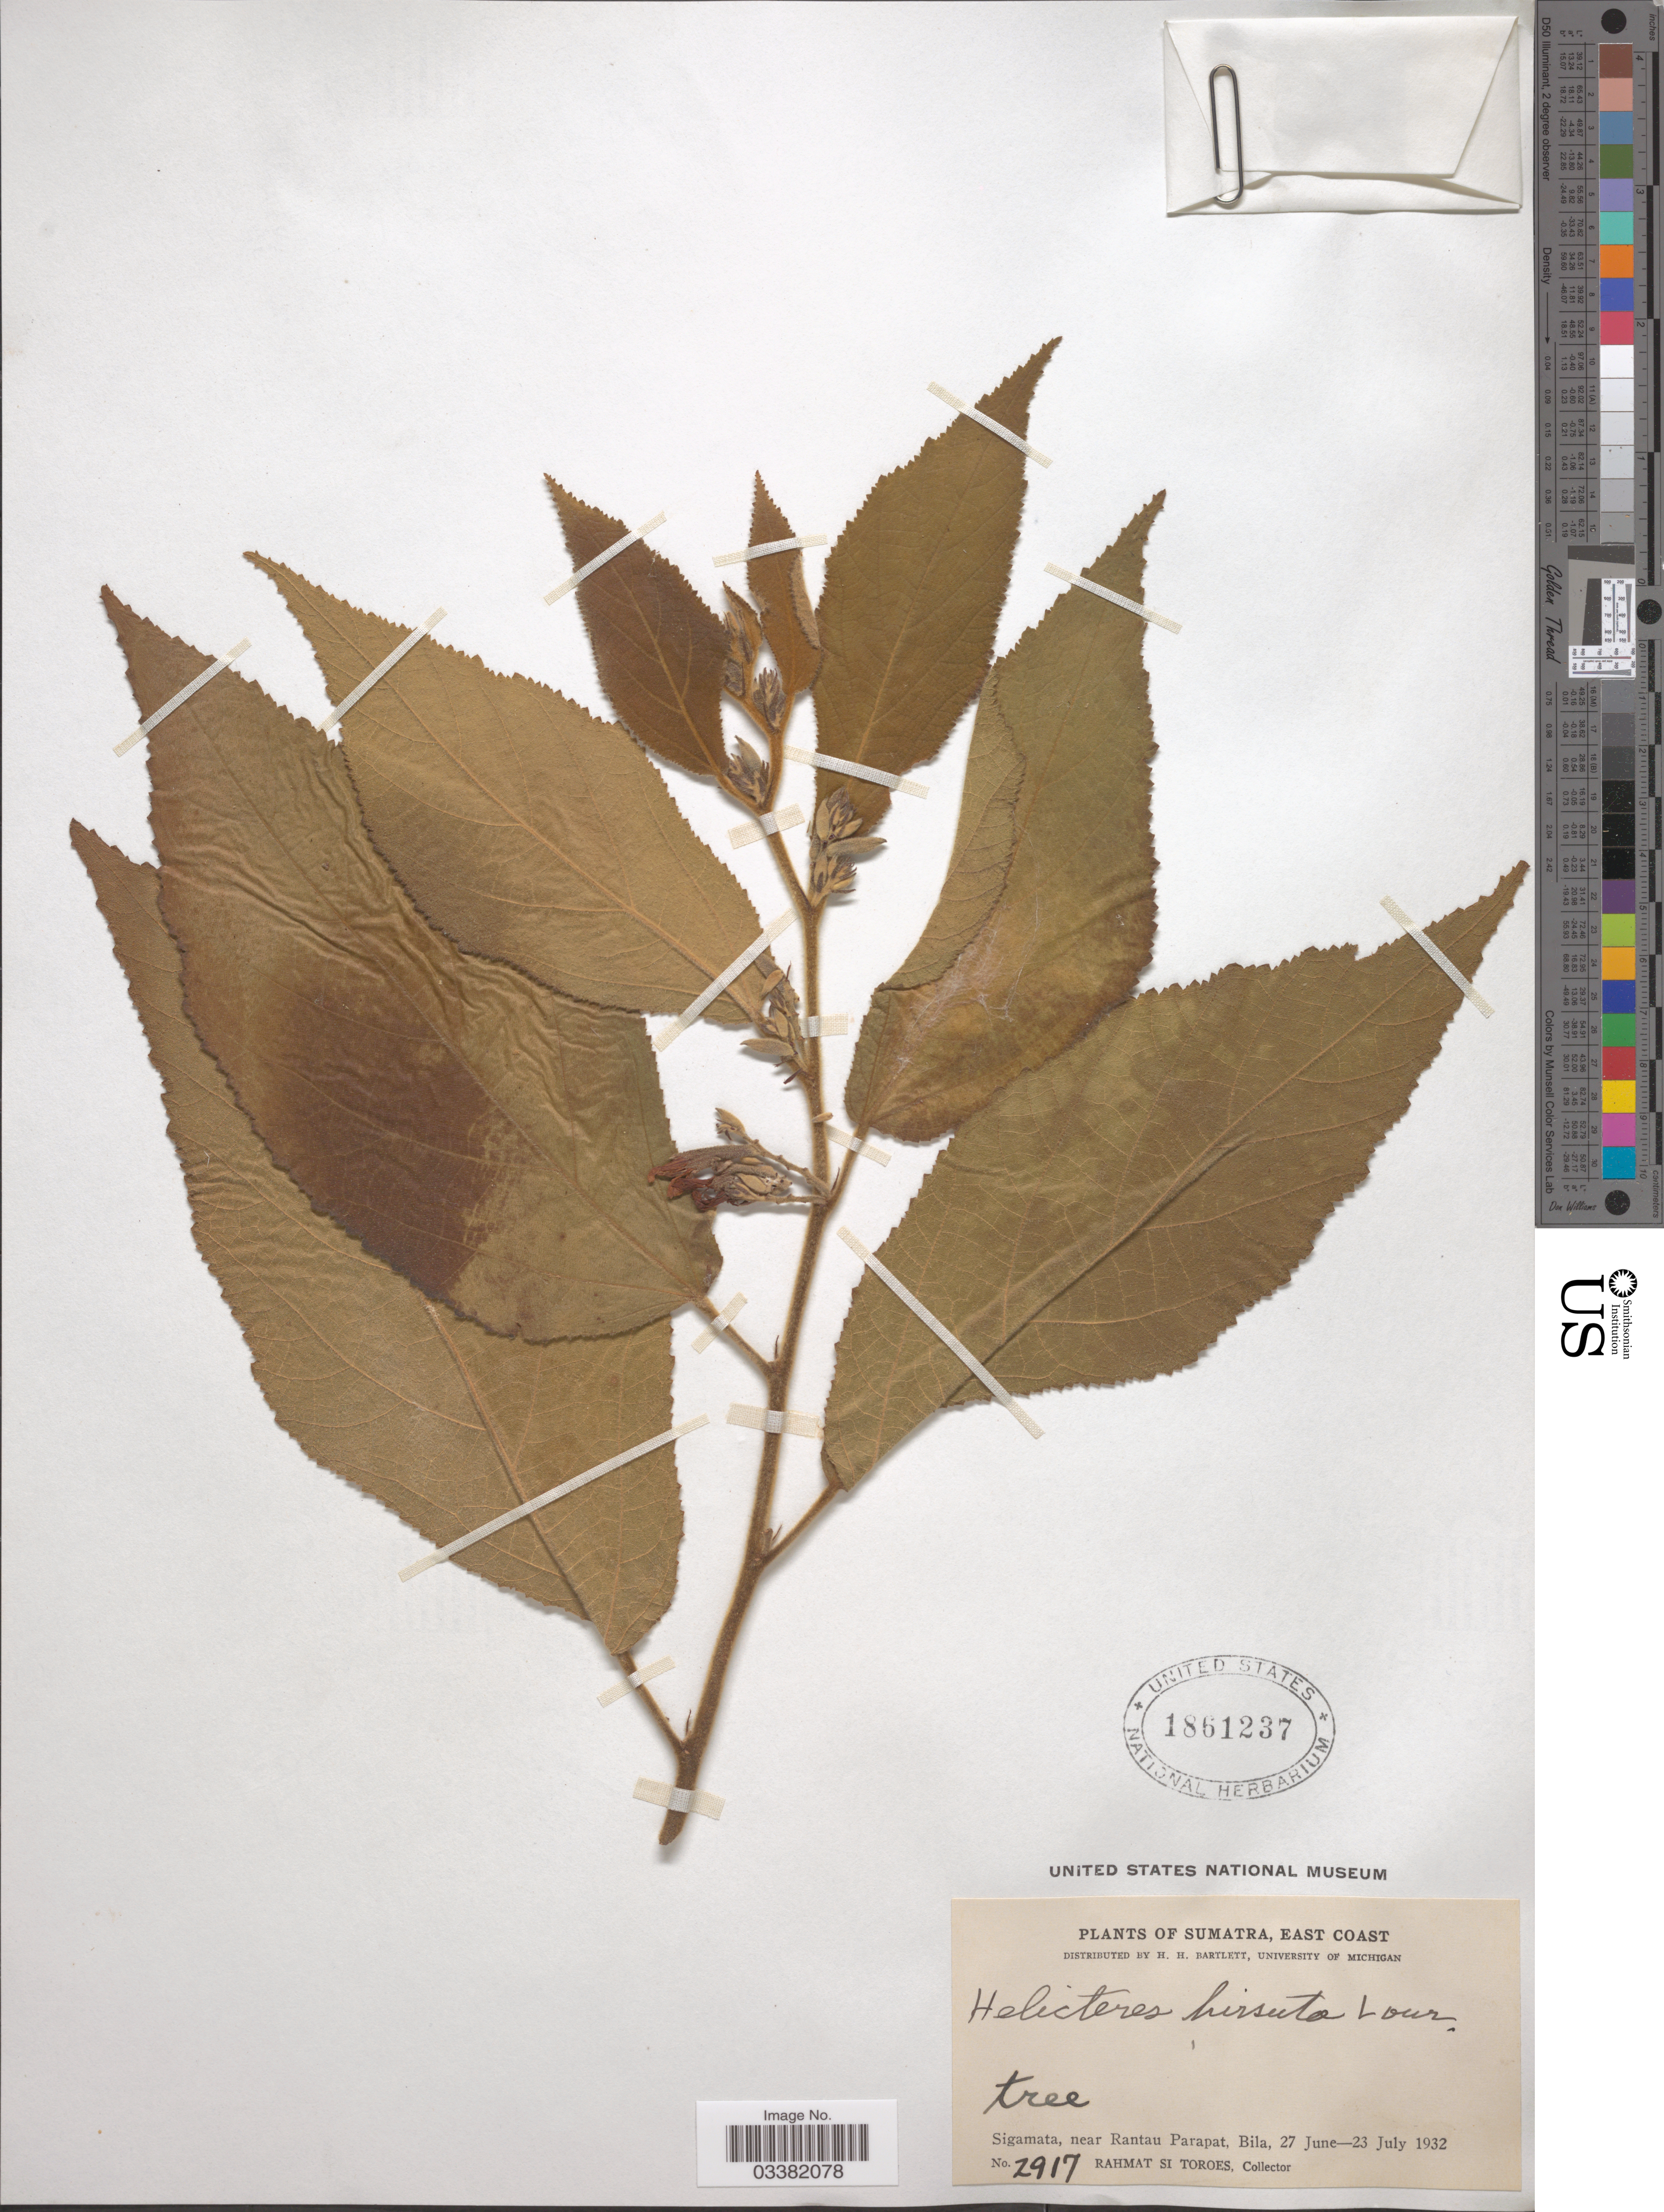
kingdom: Plantae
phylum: Tracheophyta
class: Magnoliopsida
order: Malvales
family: Malvaceae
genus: Helicteres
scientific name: Helicteres hirsuta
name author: Lour.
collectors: Rahmat Si Boeea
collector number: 2917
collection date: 1932-06-27/1932-07-23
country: Indonesia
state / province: Sumatra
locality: East Coast. Sigamata, near Rantau Parapat, Bila.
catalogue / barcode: US 1861237